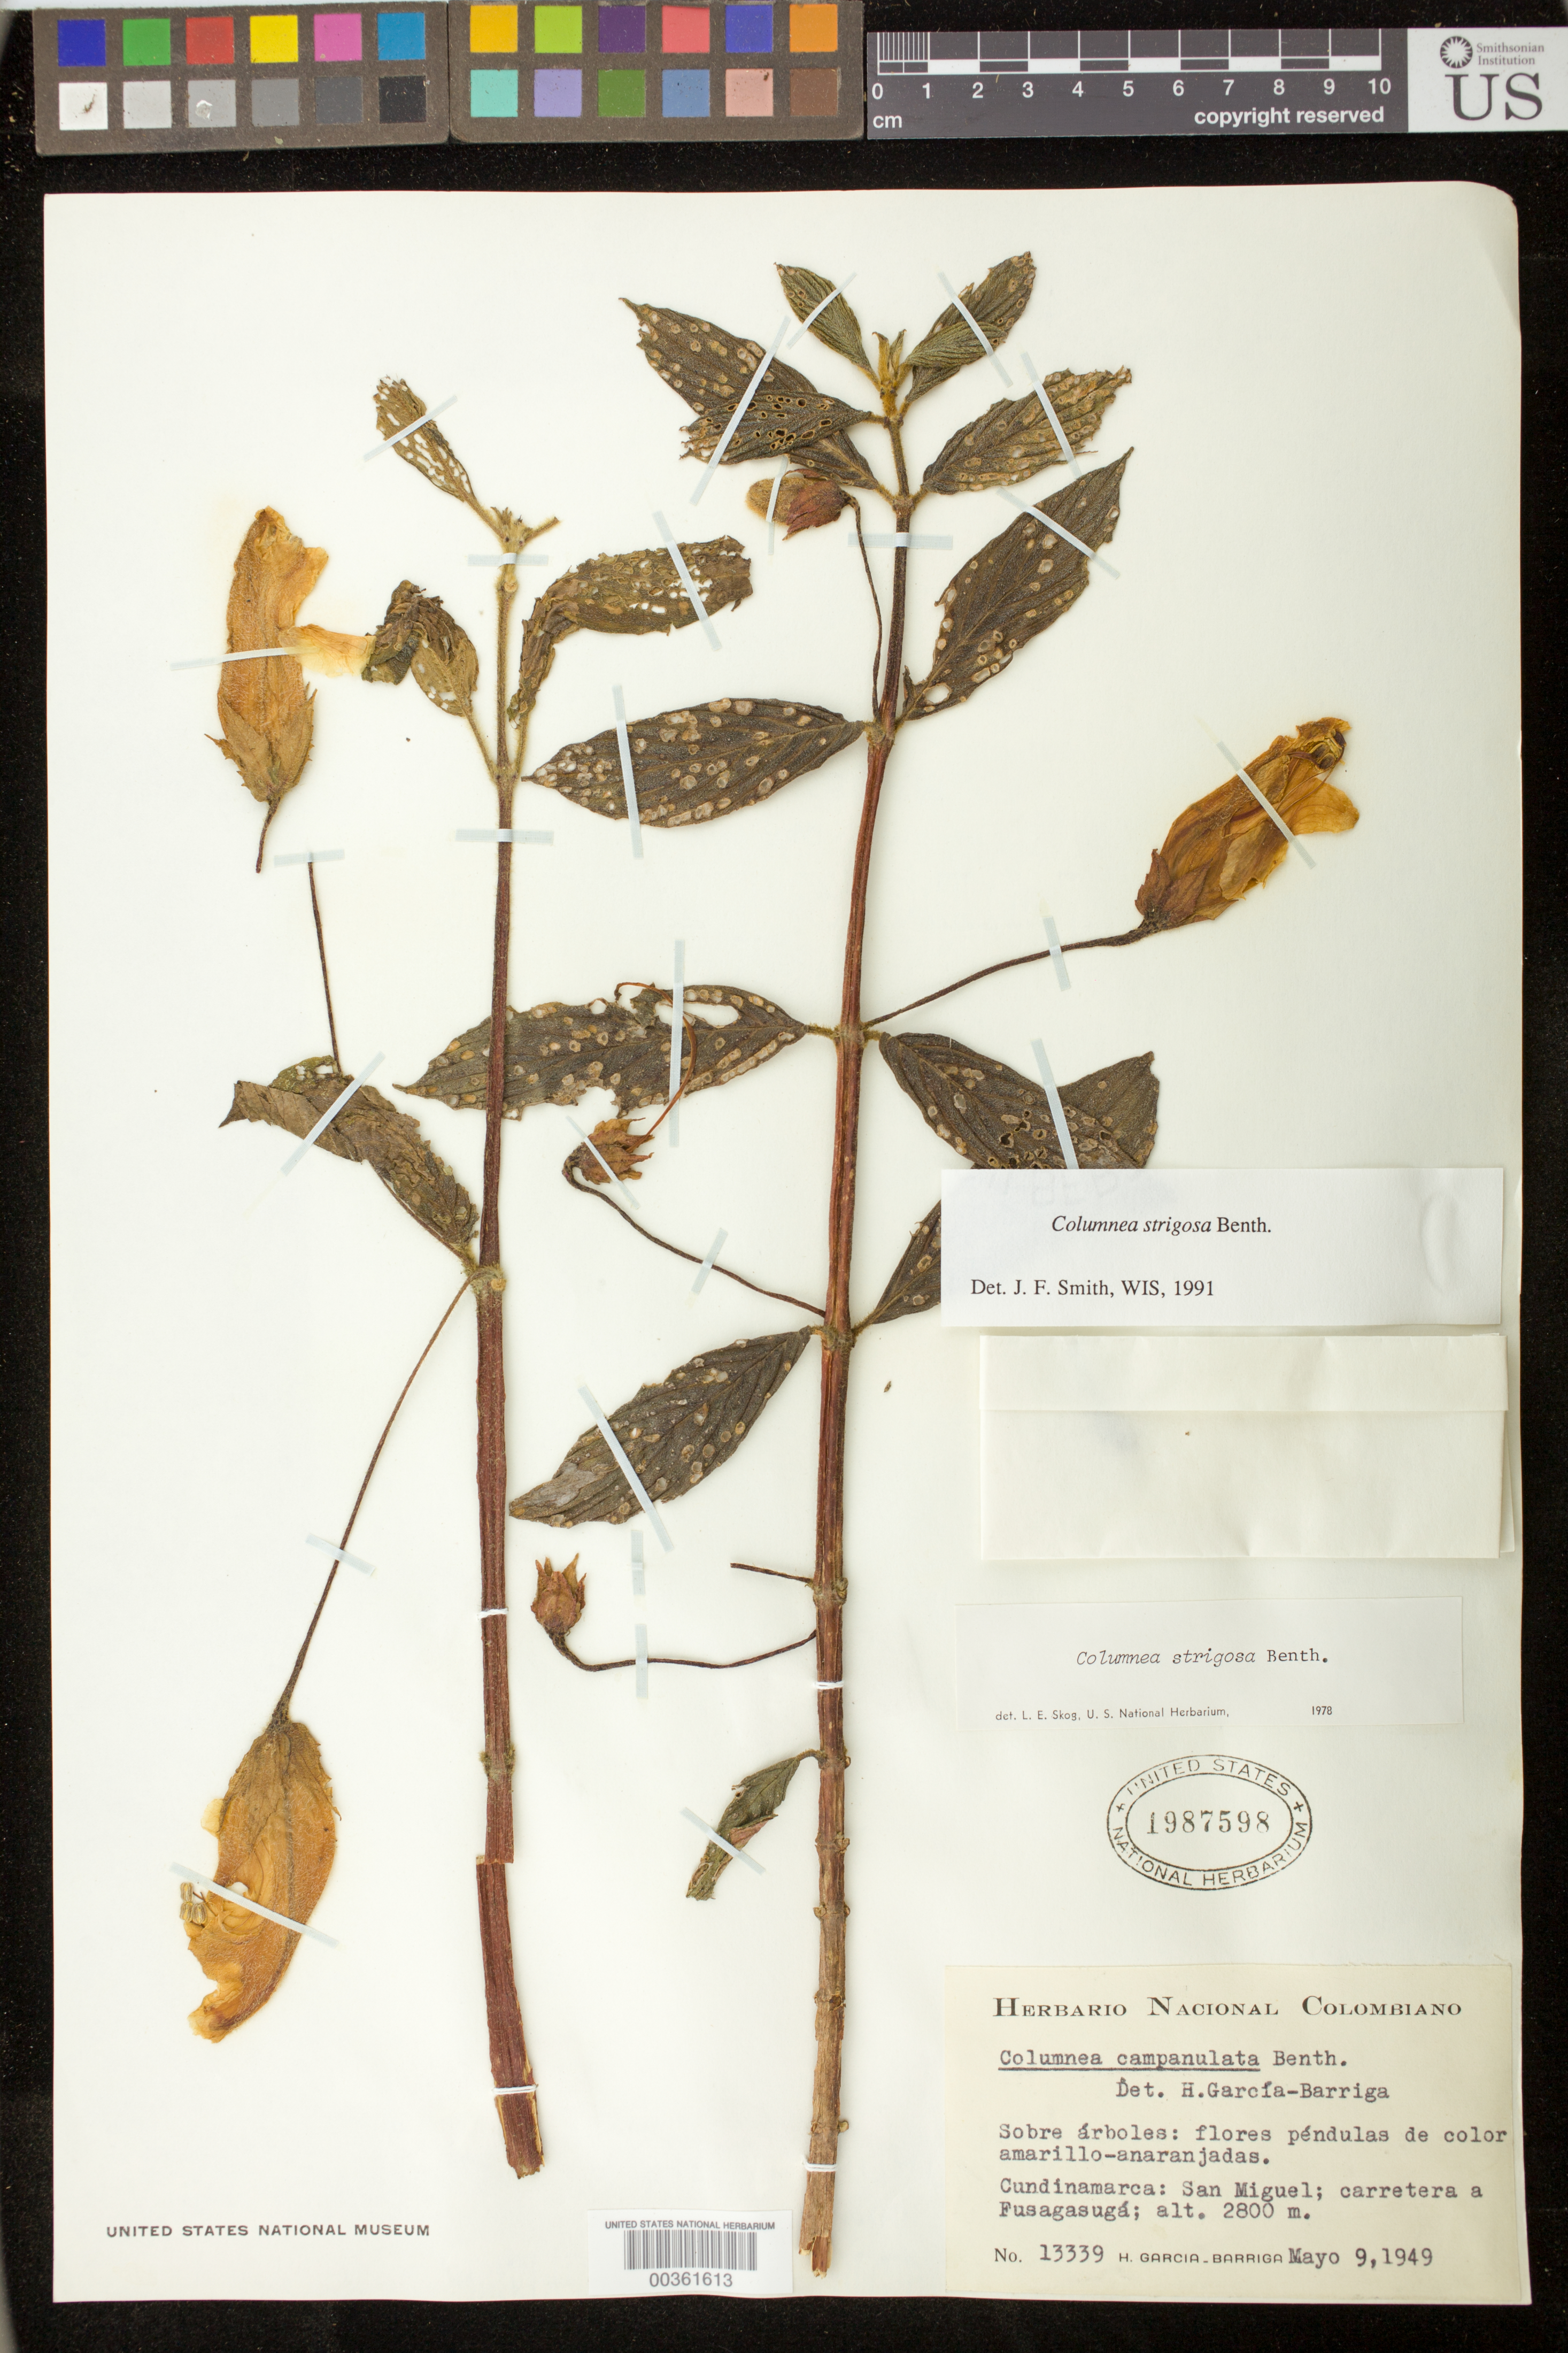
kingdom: Plantae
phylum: Tracheophyta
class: Magnoliopsida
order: Lamiales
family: Gesneriaceae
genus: Columnea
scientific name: Columnea strigosa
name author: Benth.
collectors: H. García Barriga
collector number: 13339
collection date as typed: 09 May 1949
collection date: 1949-05-09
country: Colombia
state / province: Cundinamarca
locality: San Miguel; carretera a Fusagasuga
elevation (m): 2800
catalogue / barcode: US 1987598